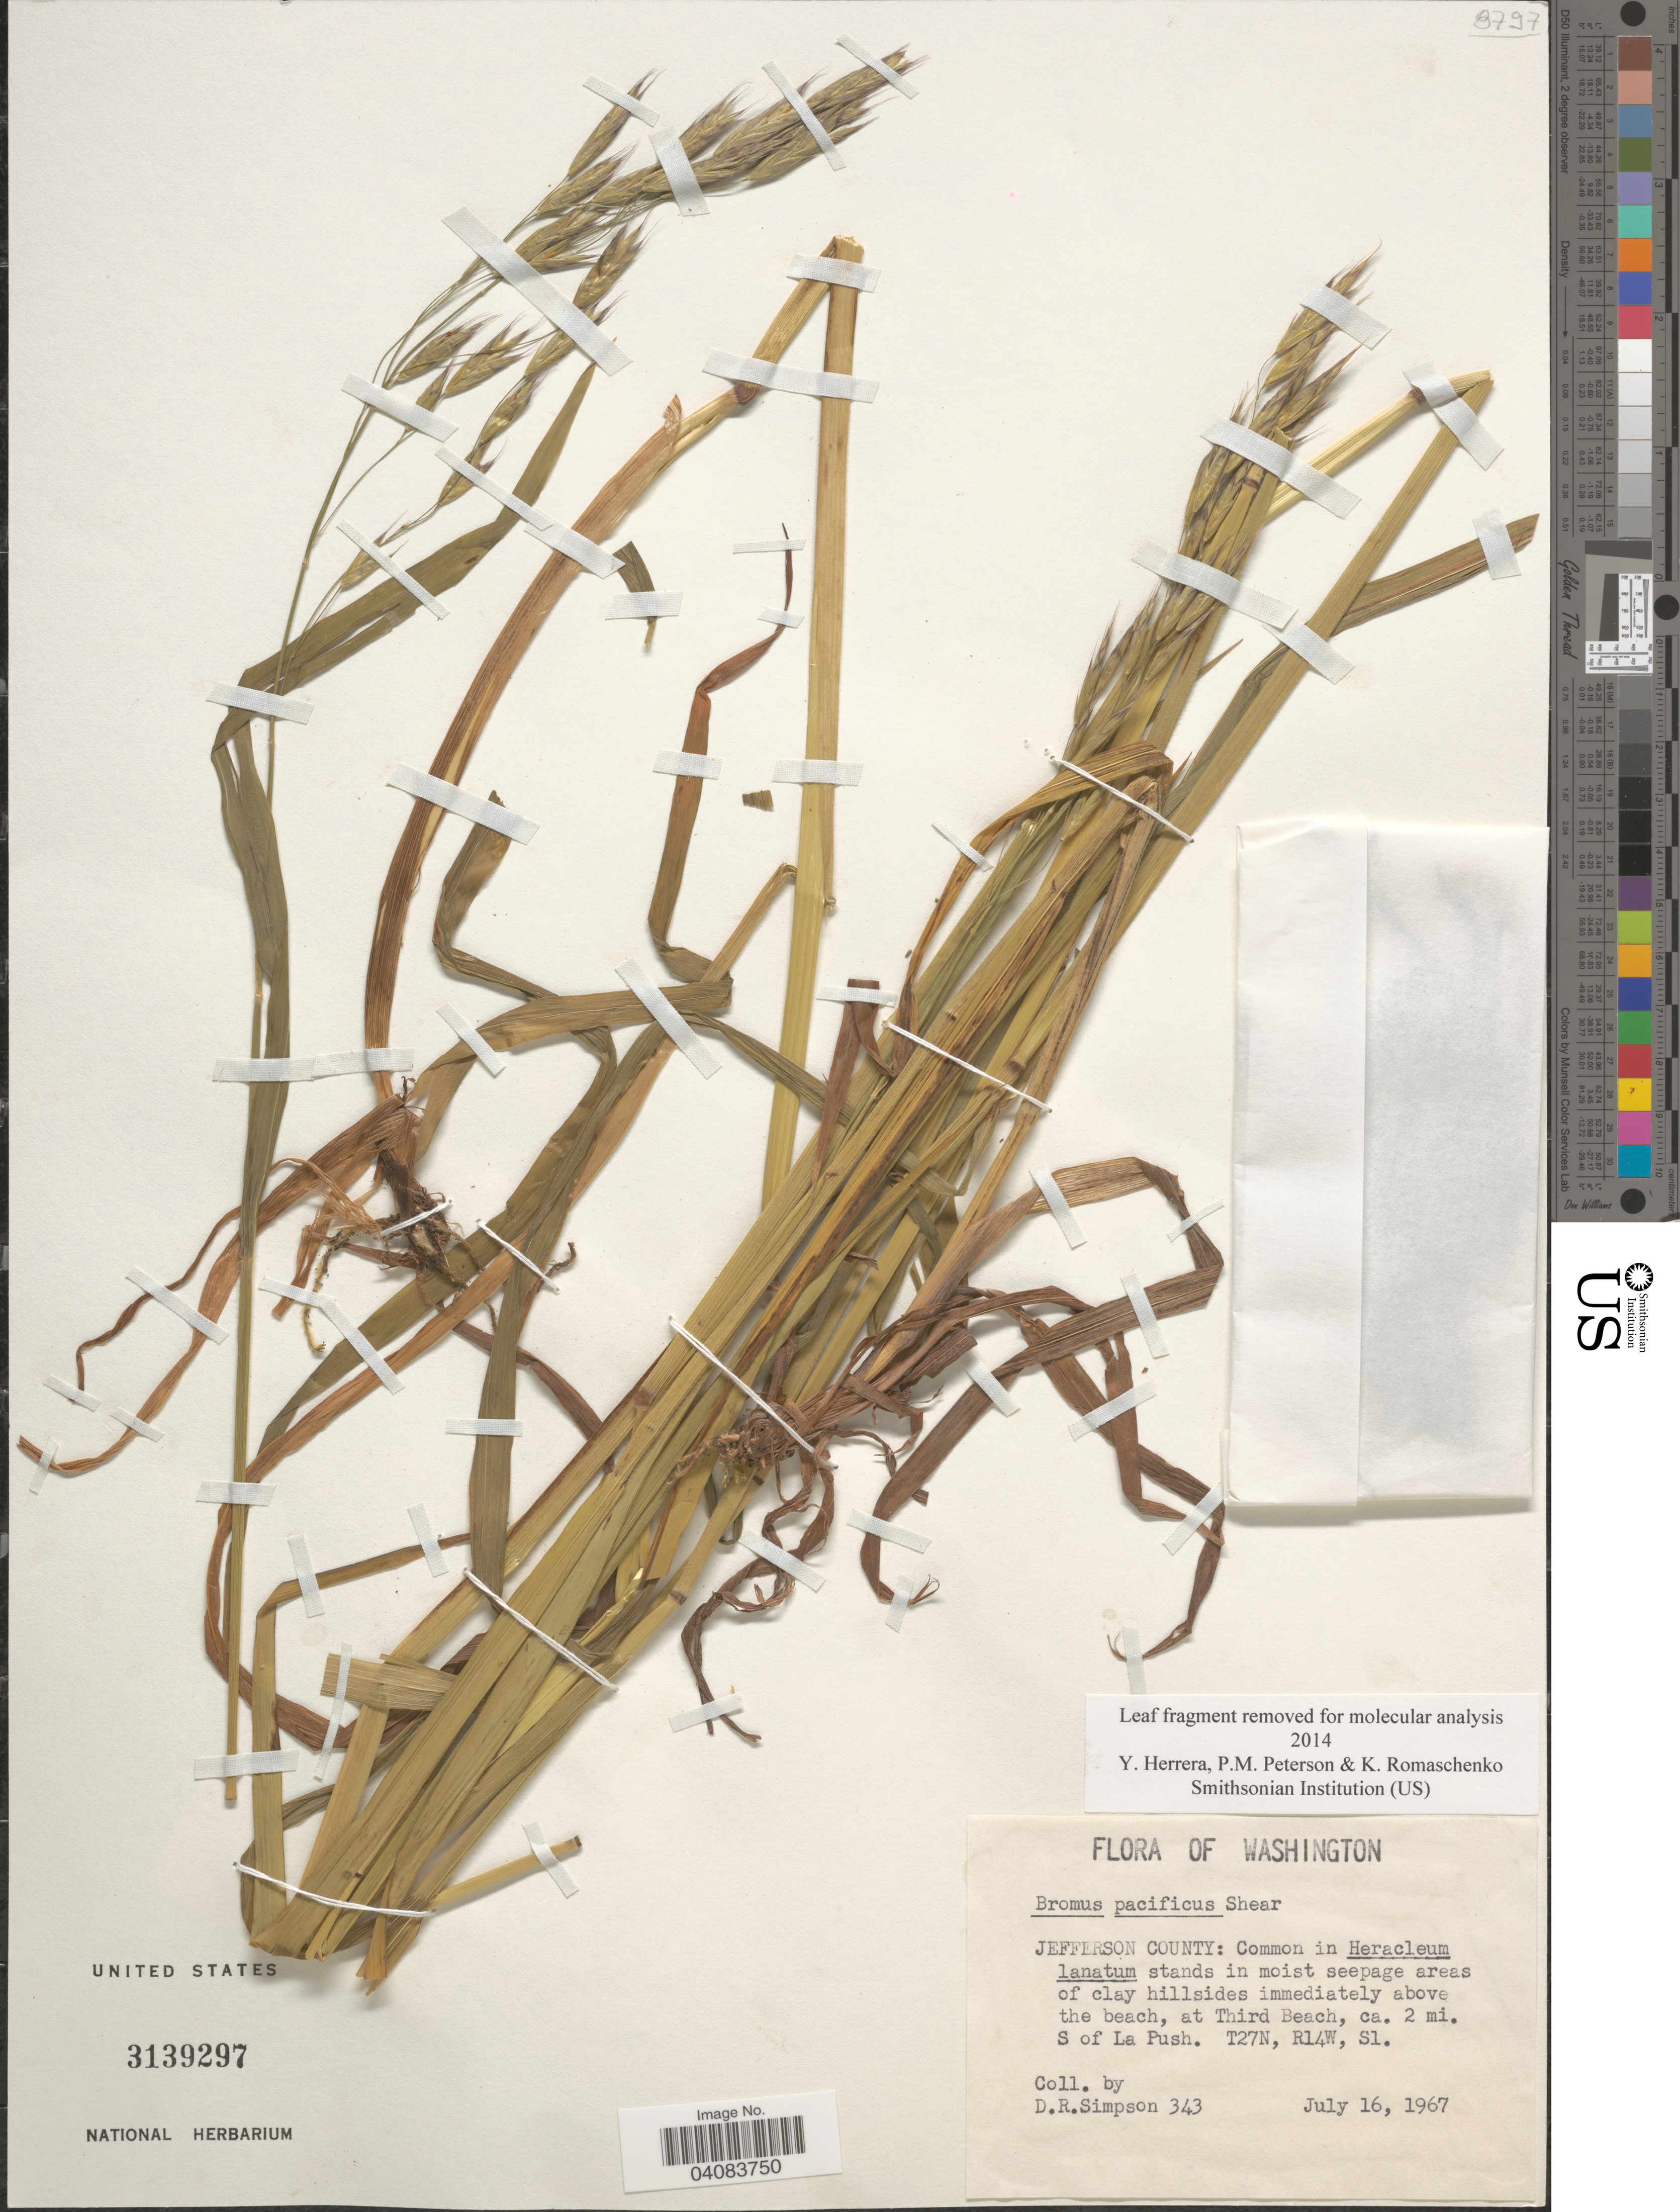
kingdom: Plantae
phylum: Tracheophyta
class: Liliopsida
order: Poales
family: Poaceae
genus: Bromus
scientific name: Bromus pacificus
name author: Shear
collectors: D. R. Simpson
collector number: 343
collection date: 1967-07-16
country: United States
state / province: Washington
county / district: Jefferson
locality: Jefferson County: Common in Heracleum lanatum stands in moist seepage areas of clay hillsides immediately above the beach, at Third Beach, ca. 2 mi. S of La Push. T27N, R14W, S1.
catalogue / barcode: US 3139297